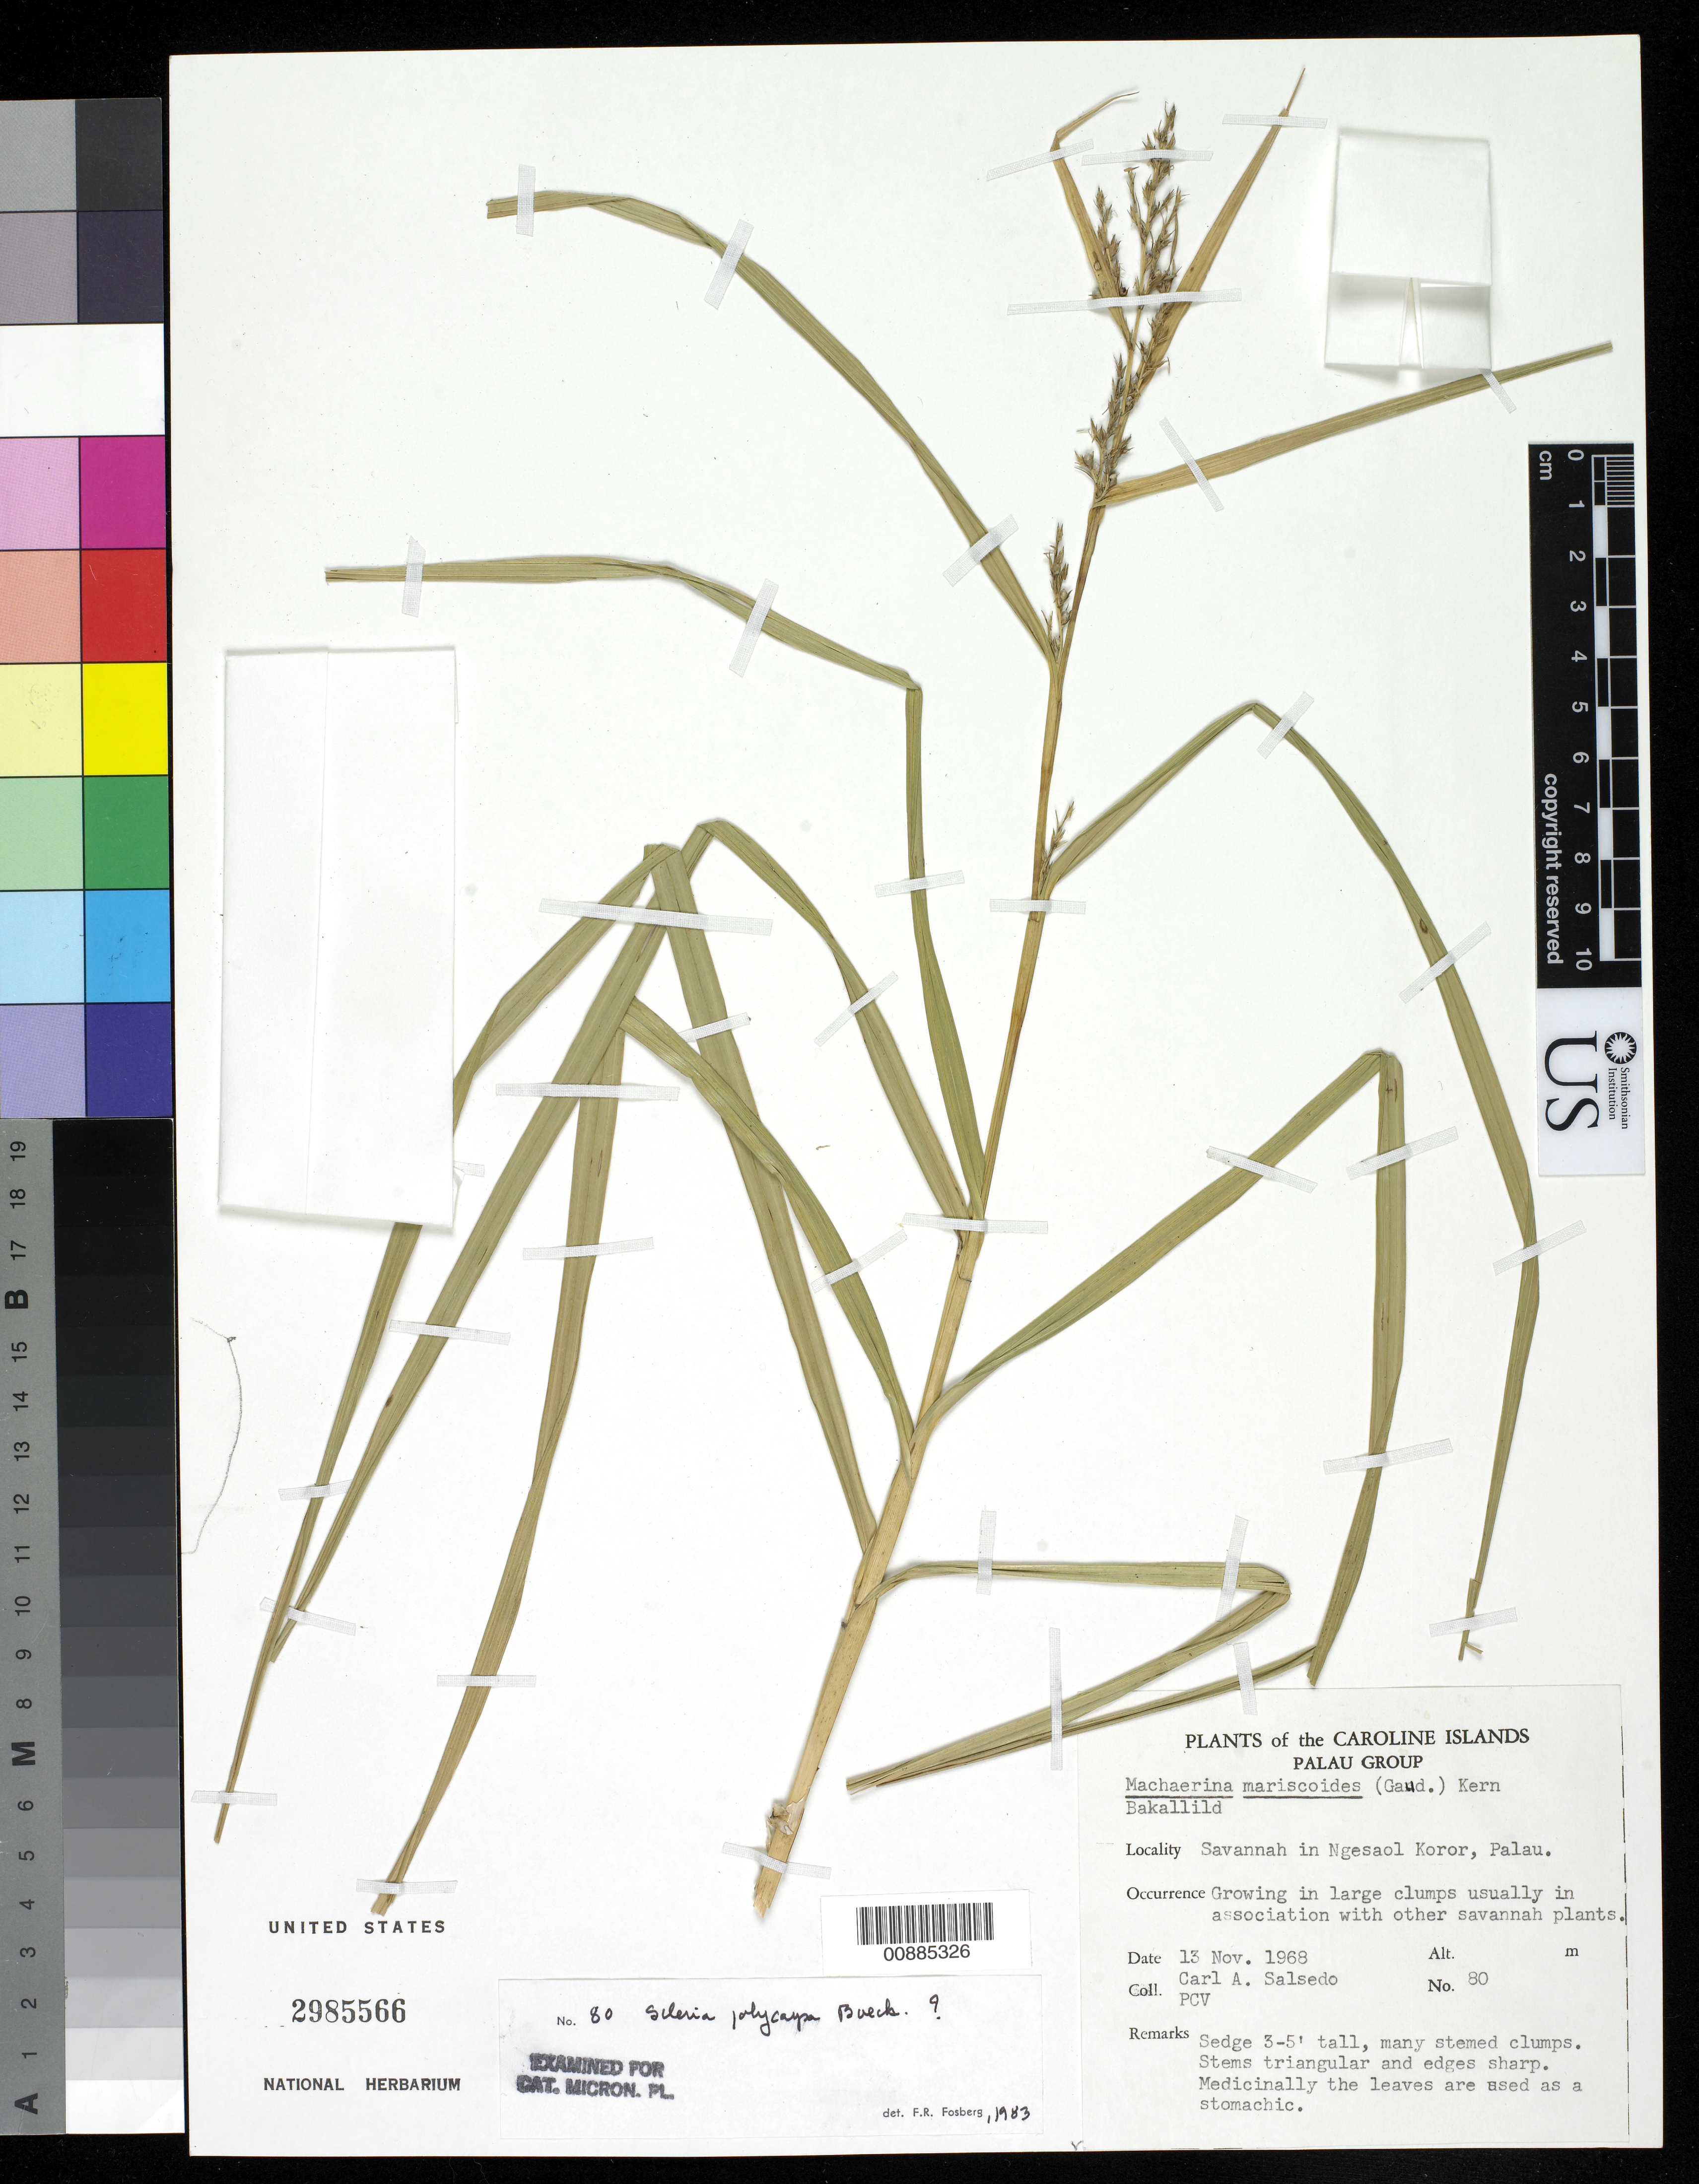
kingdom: Plantae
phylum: Tracheophyta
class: Liliopsida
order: Poales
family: Cyperaceae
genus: Scleria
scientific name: Scleria polycarpa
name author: Boeckeler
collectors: C.A. Salsedo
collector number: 80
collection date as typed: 13 Nov 1968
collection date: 1968-11-13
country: Palau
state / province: Koror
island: Oreor (Koror)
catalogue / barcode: US 2985566